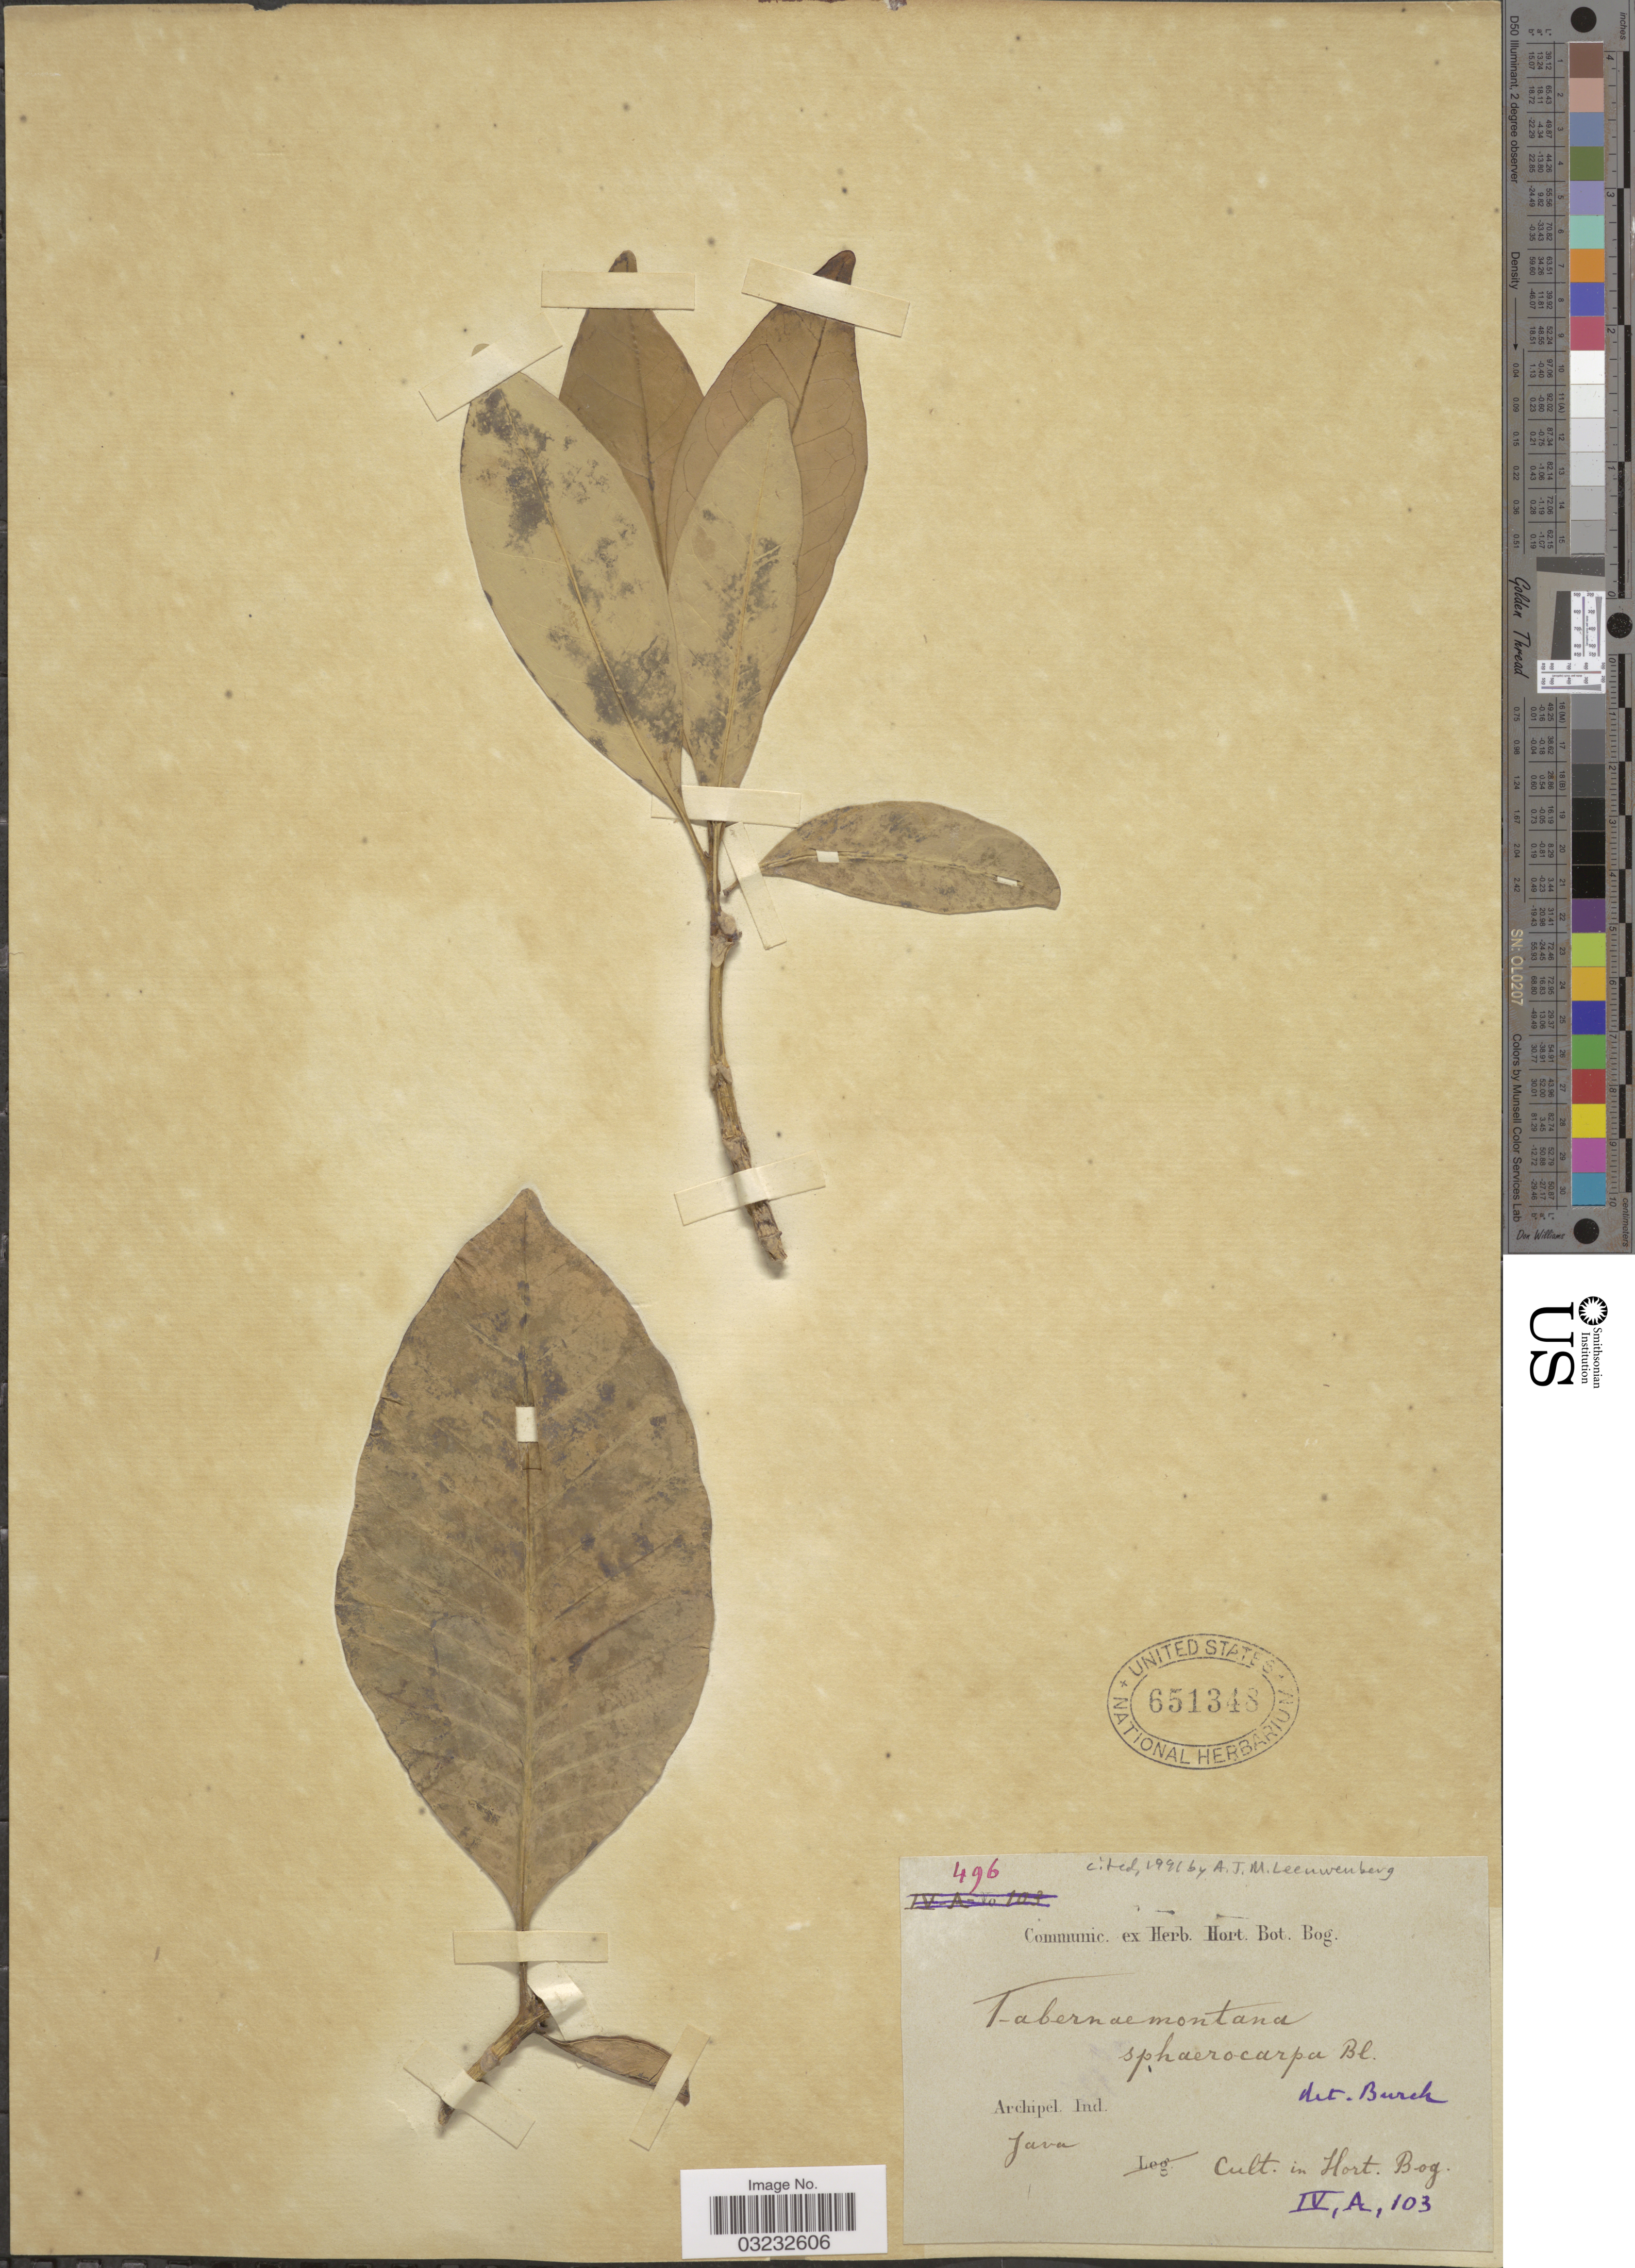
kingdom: Plantae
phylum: Tracheophyta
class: Magnoliopsida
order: Gentianales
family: Apocynaceae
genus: Tabernaemontana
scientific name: Tabernaemontana sphaerocarpa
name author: Blume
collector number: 496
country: Indonesia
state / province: Java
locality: Archipel Ind., Java, Cult. in Hort. Bog. IV,A,103.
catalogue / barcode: US 651348